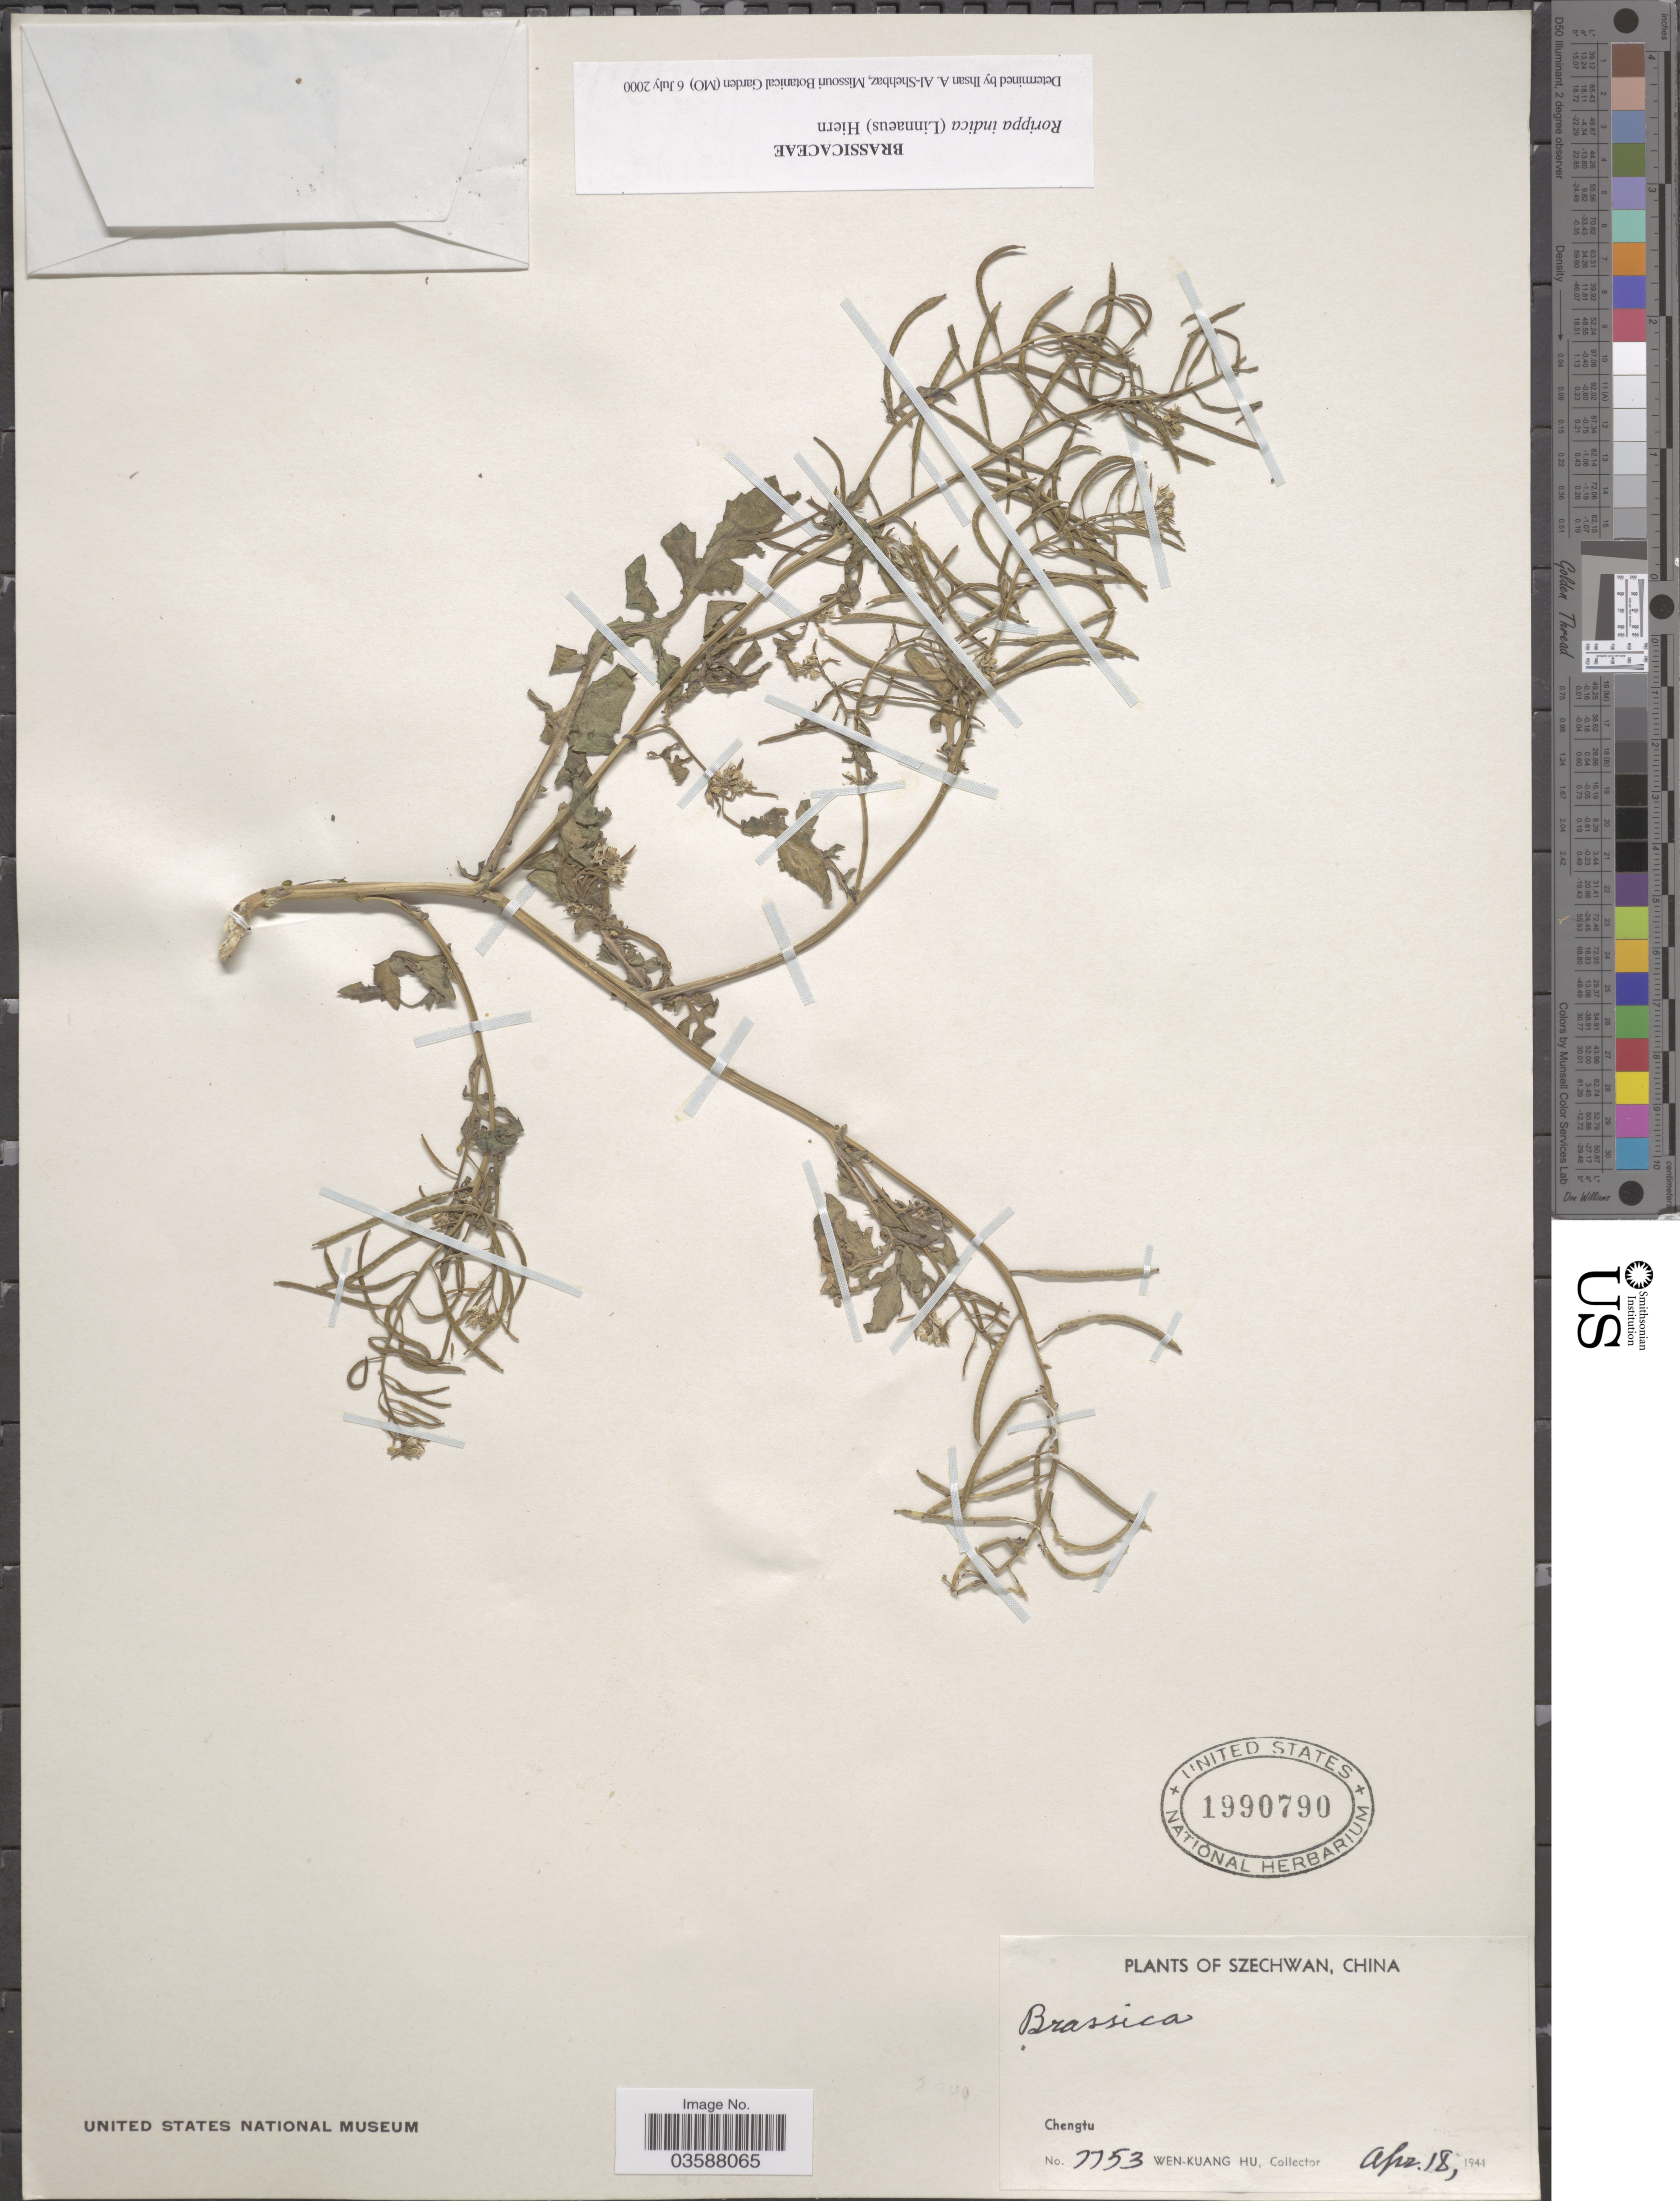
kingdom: Plantae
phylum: Tracheophyta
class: Magnoliopsida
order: Brassicales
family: Brassicaceae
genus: Rorippa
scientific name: Rorippa indica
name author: (L.) Hiern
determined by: Al-Shehbaz, I. A., (MO), Missouri Botanical Garden (UNITED STATES)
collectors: W. K. Hu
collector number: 7753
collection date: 1944-04-18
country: China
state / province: Sichuan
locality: Szechwan. Chengtu.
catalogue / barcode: US 1990790